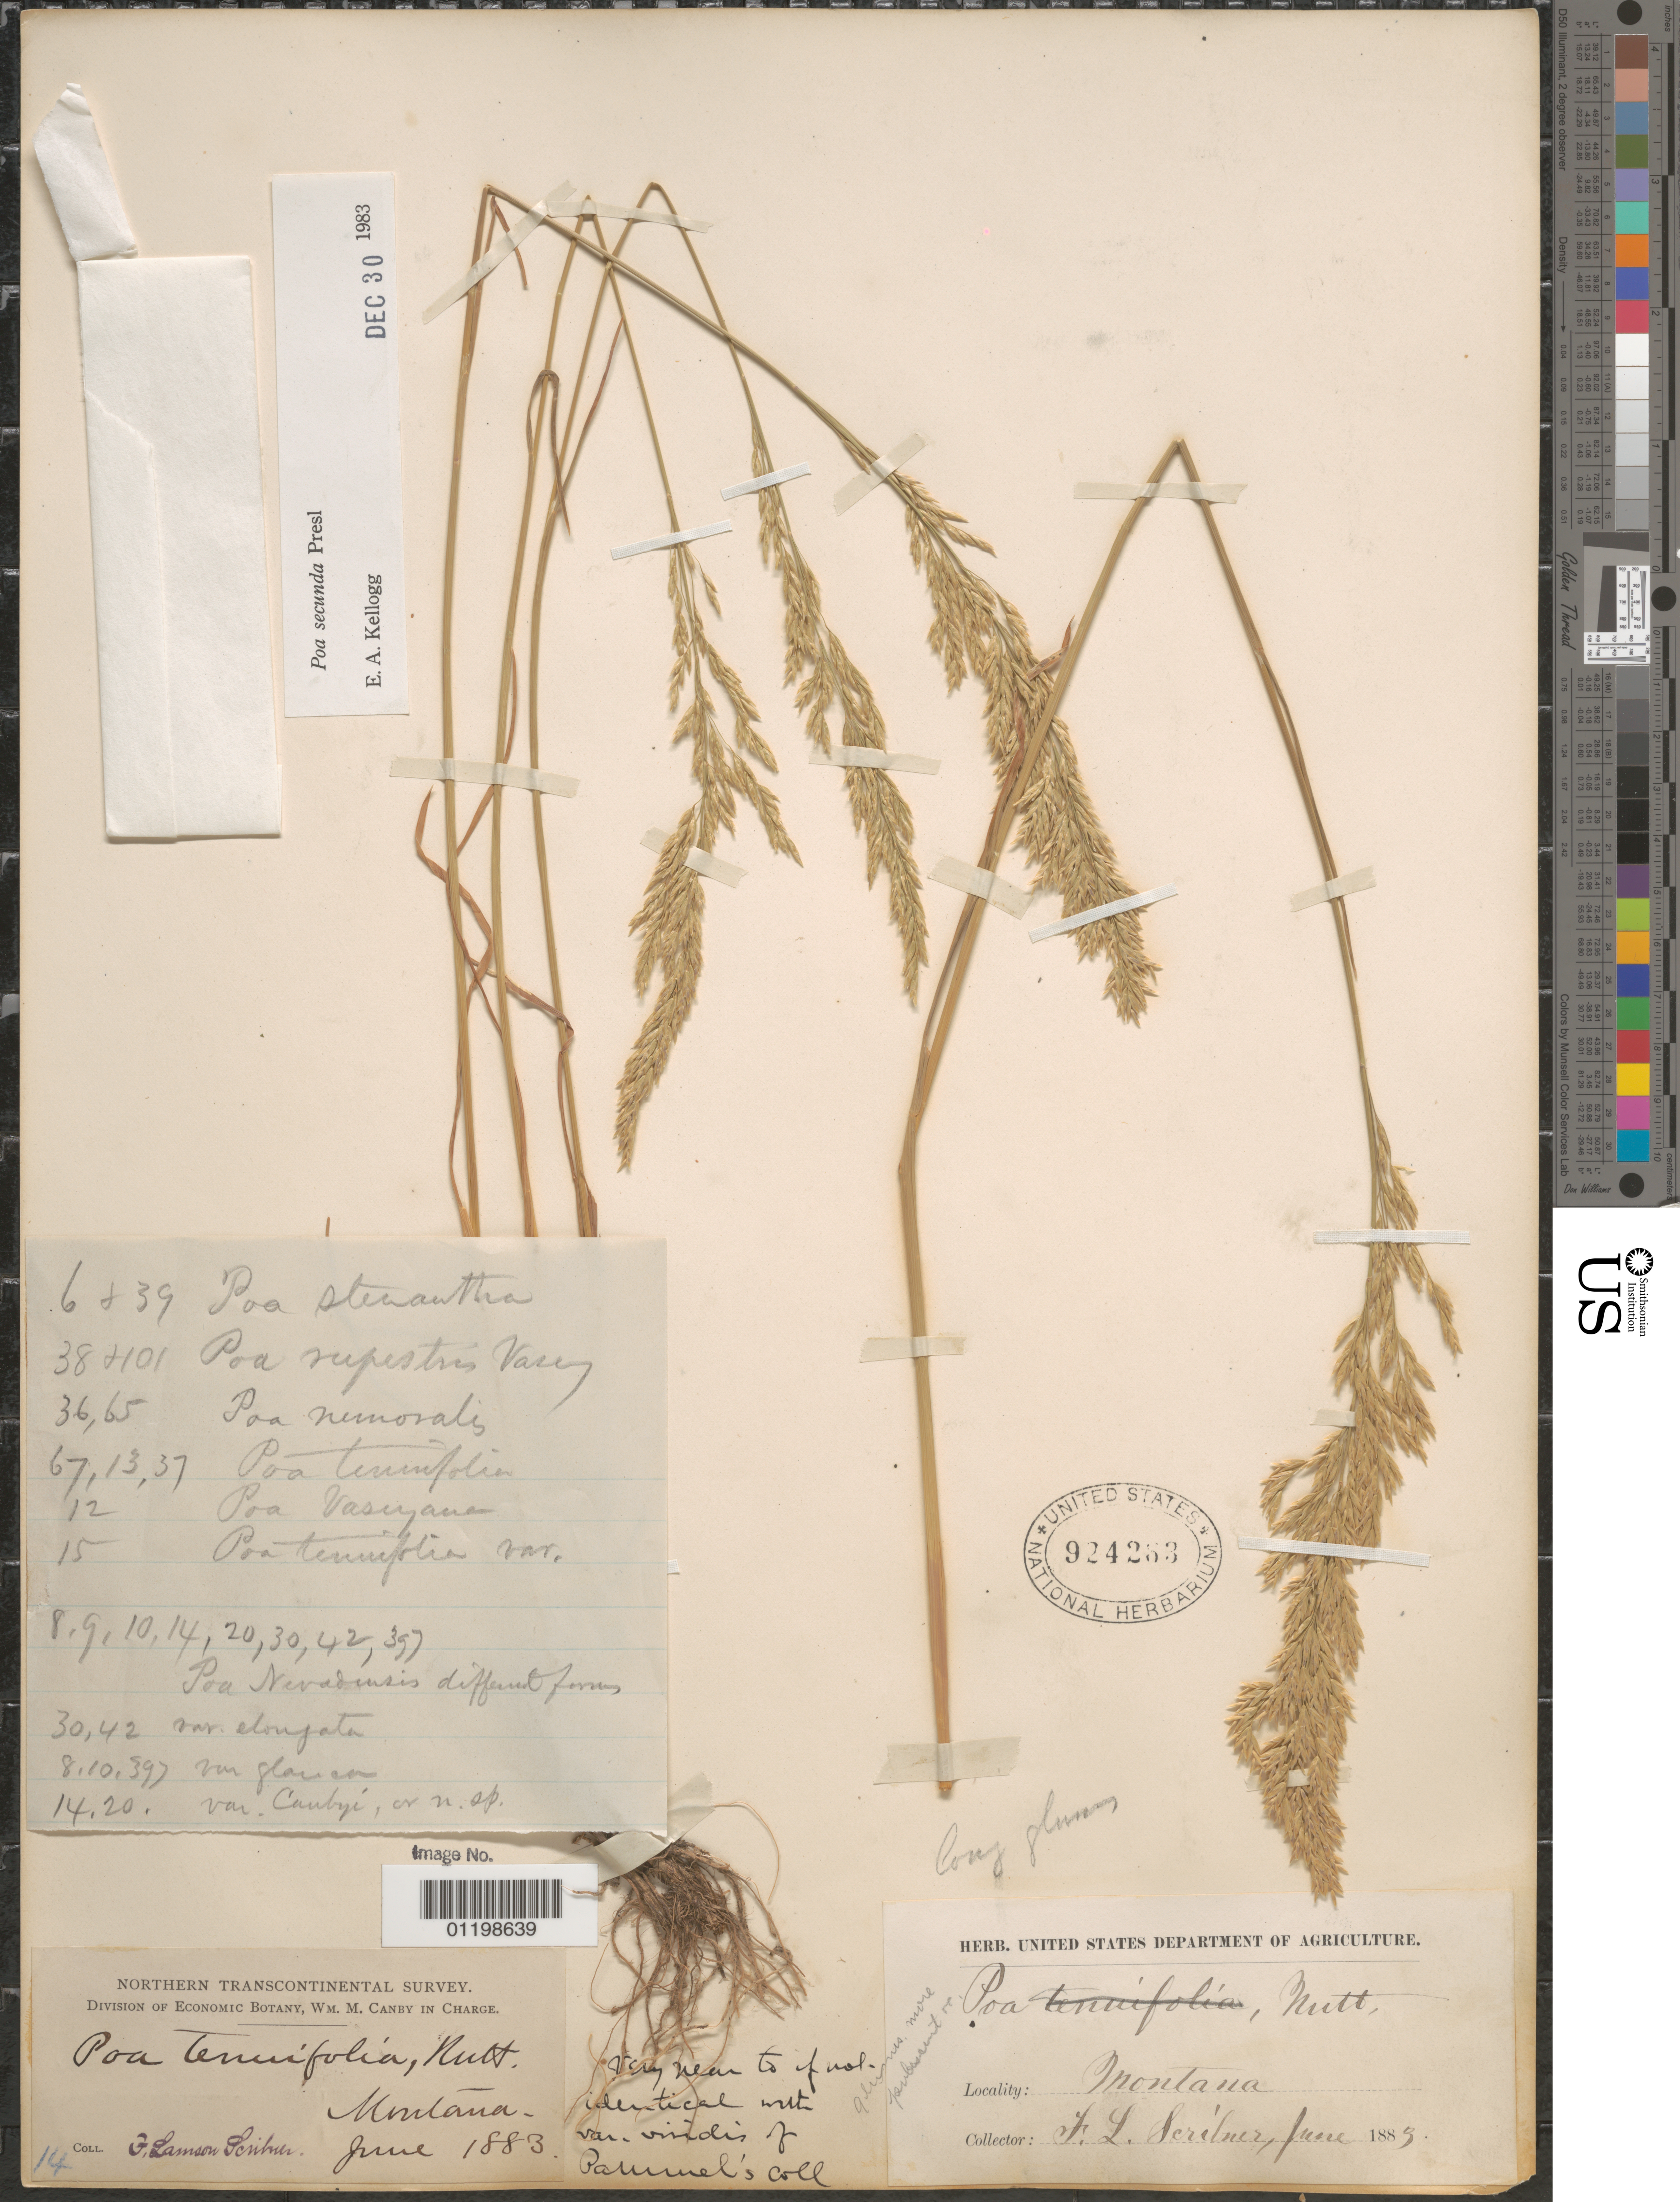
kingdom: Plantae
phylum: Tracheophyta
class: Liliopsida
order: Poales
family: Poaceae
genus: Poa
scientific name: Poa secunda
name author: J. Presl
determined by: Kellogg, E. A.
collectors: F. L. Scribner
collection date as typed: Jun 1883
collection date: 1883-06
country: United States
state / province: Montana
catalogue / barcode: US 924283